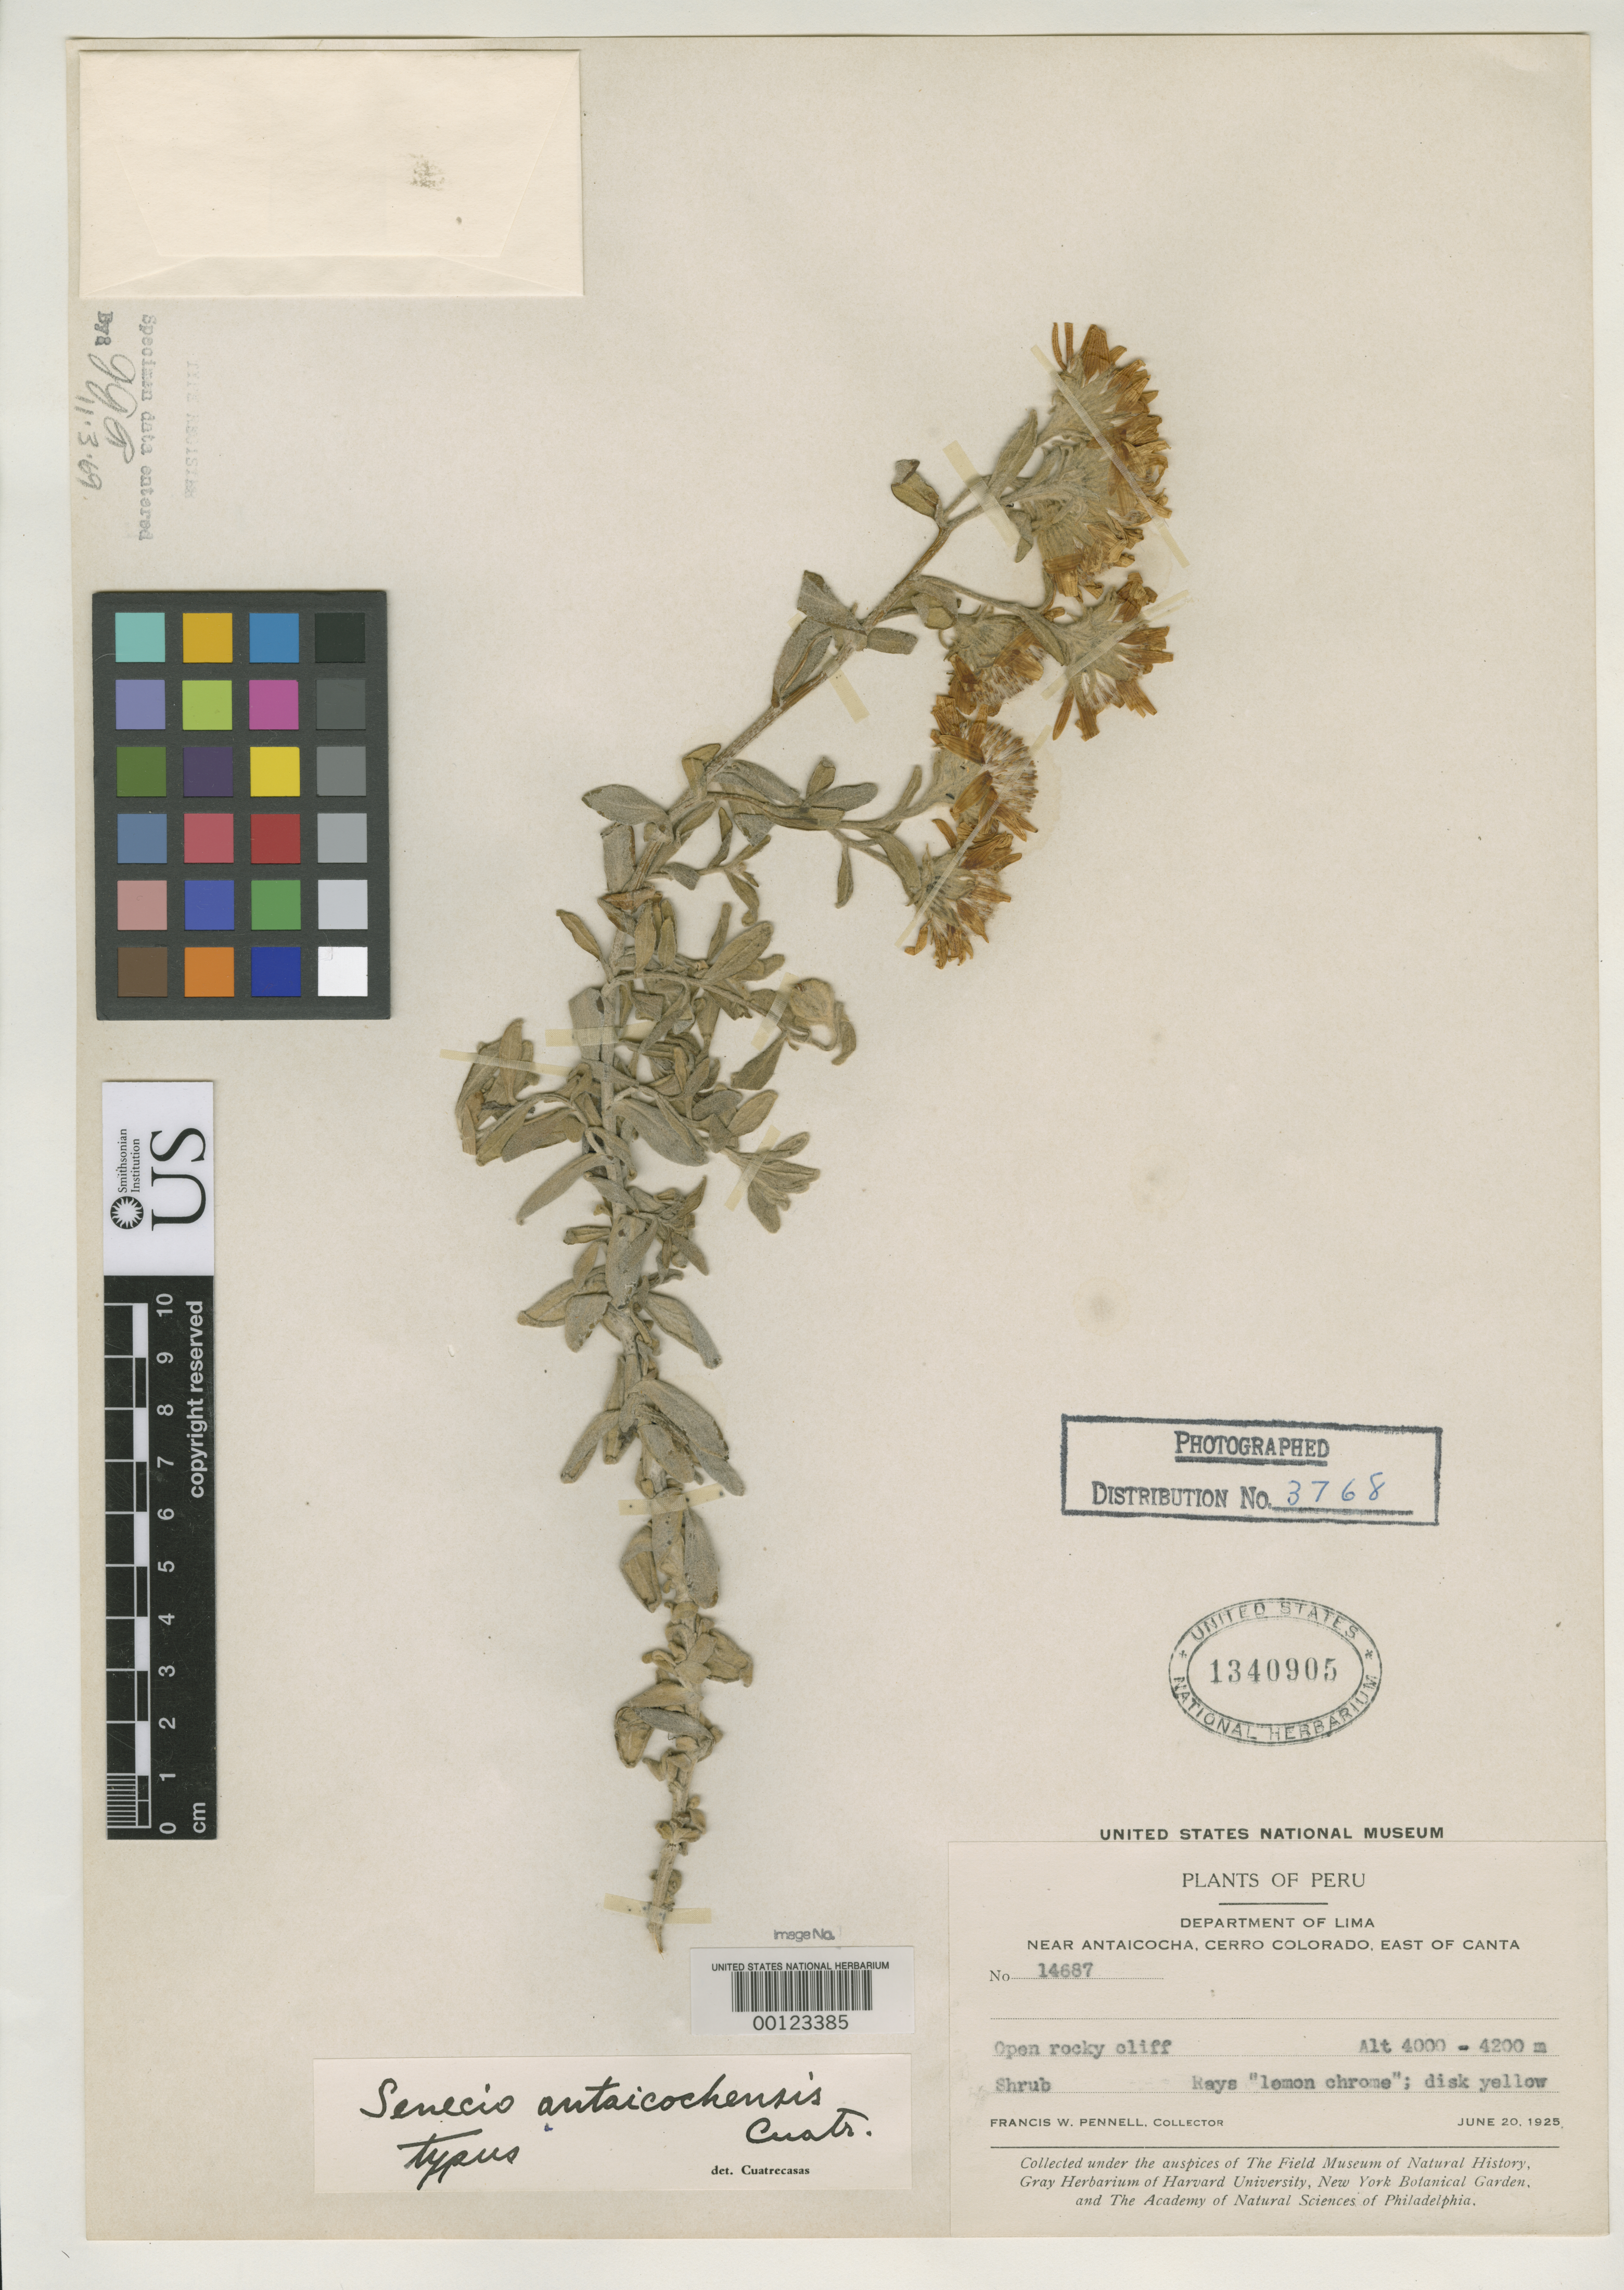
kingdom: Plantae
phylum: Tracheophyta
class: Magnoliopsida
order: Asterales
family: Asteraceae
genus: Senecio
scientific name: Senecio antaicochensis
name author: Cuatrec.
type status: Holotype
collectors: F. W. Pennell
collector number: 14687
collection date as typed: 20 Jun 1925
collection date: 1925-06-20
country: Peru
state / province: Lima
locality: Antaicocha, Cerro Colorado, east of Canta.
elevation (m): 4000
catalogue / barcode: US 1340905